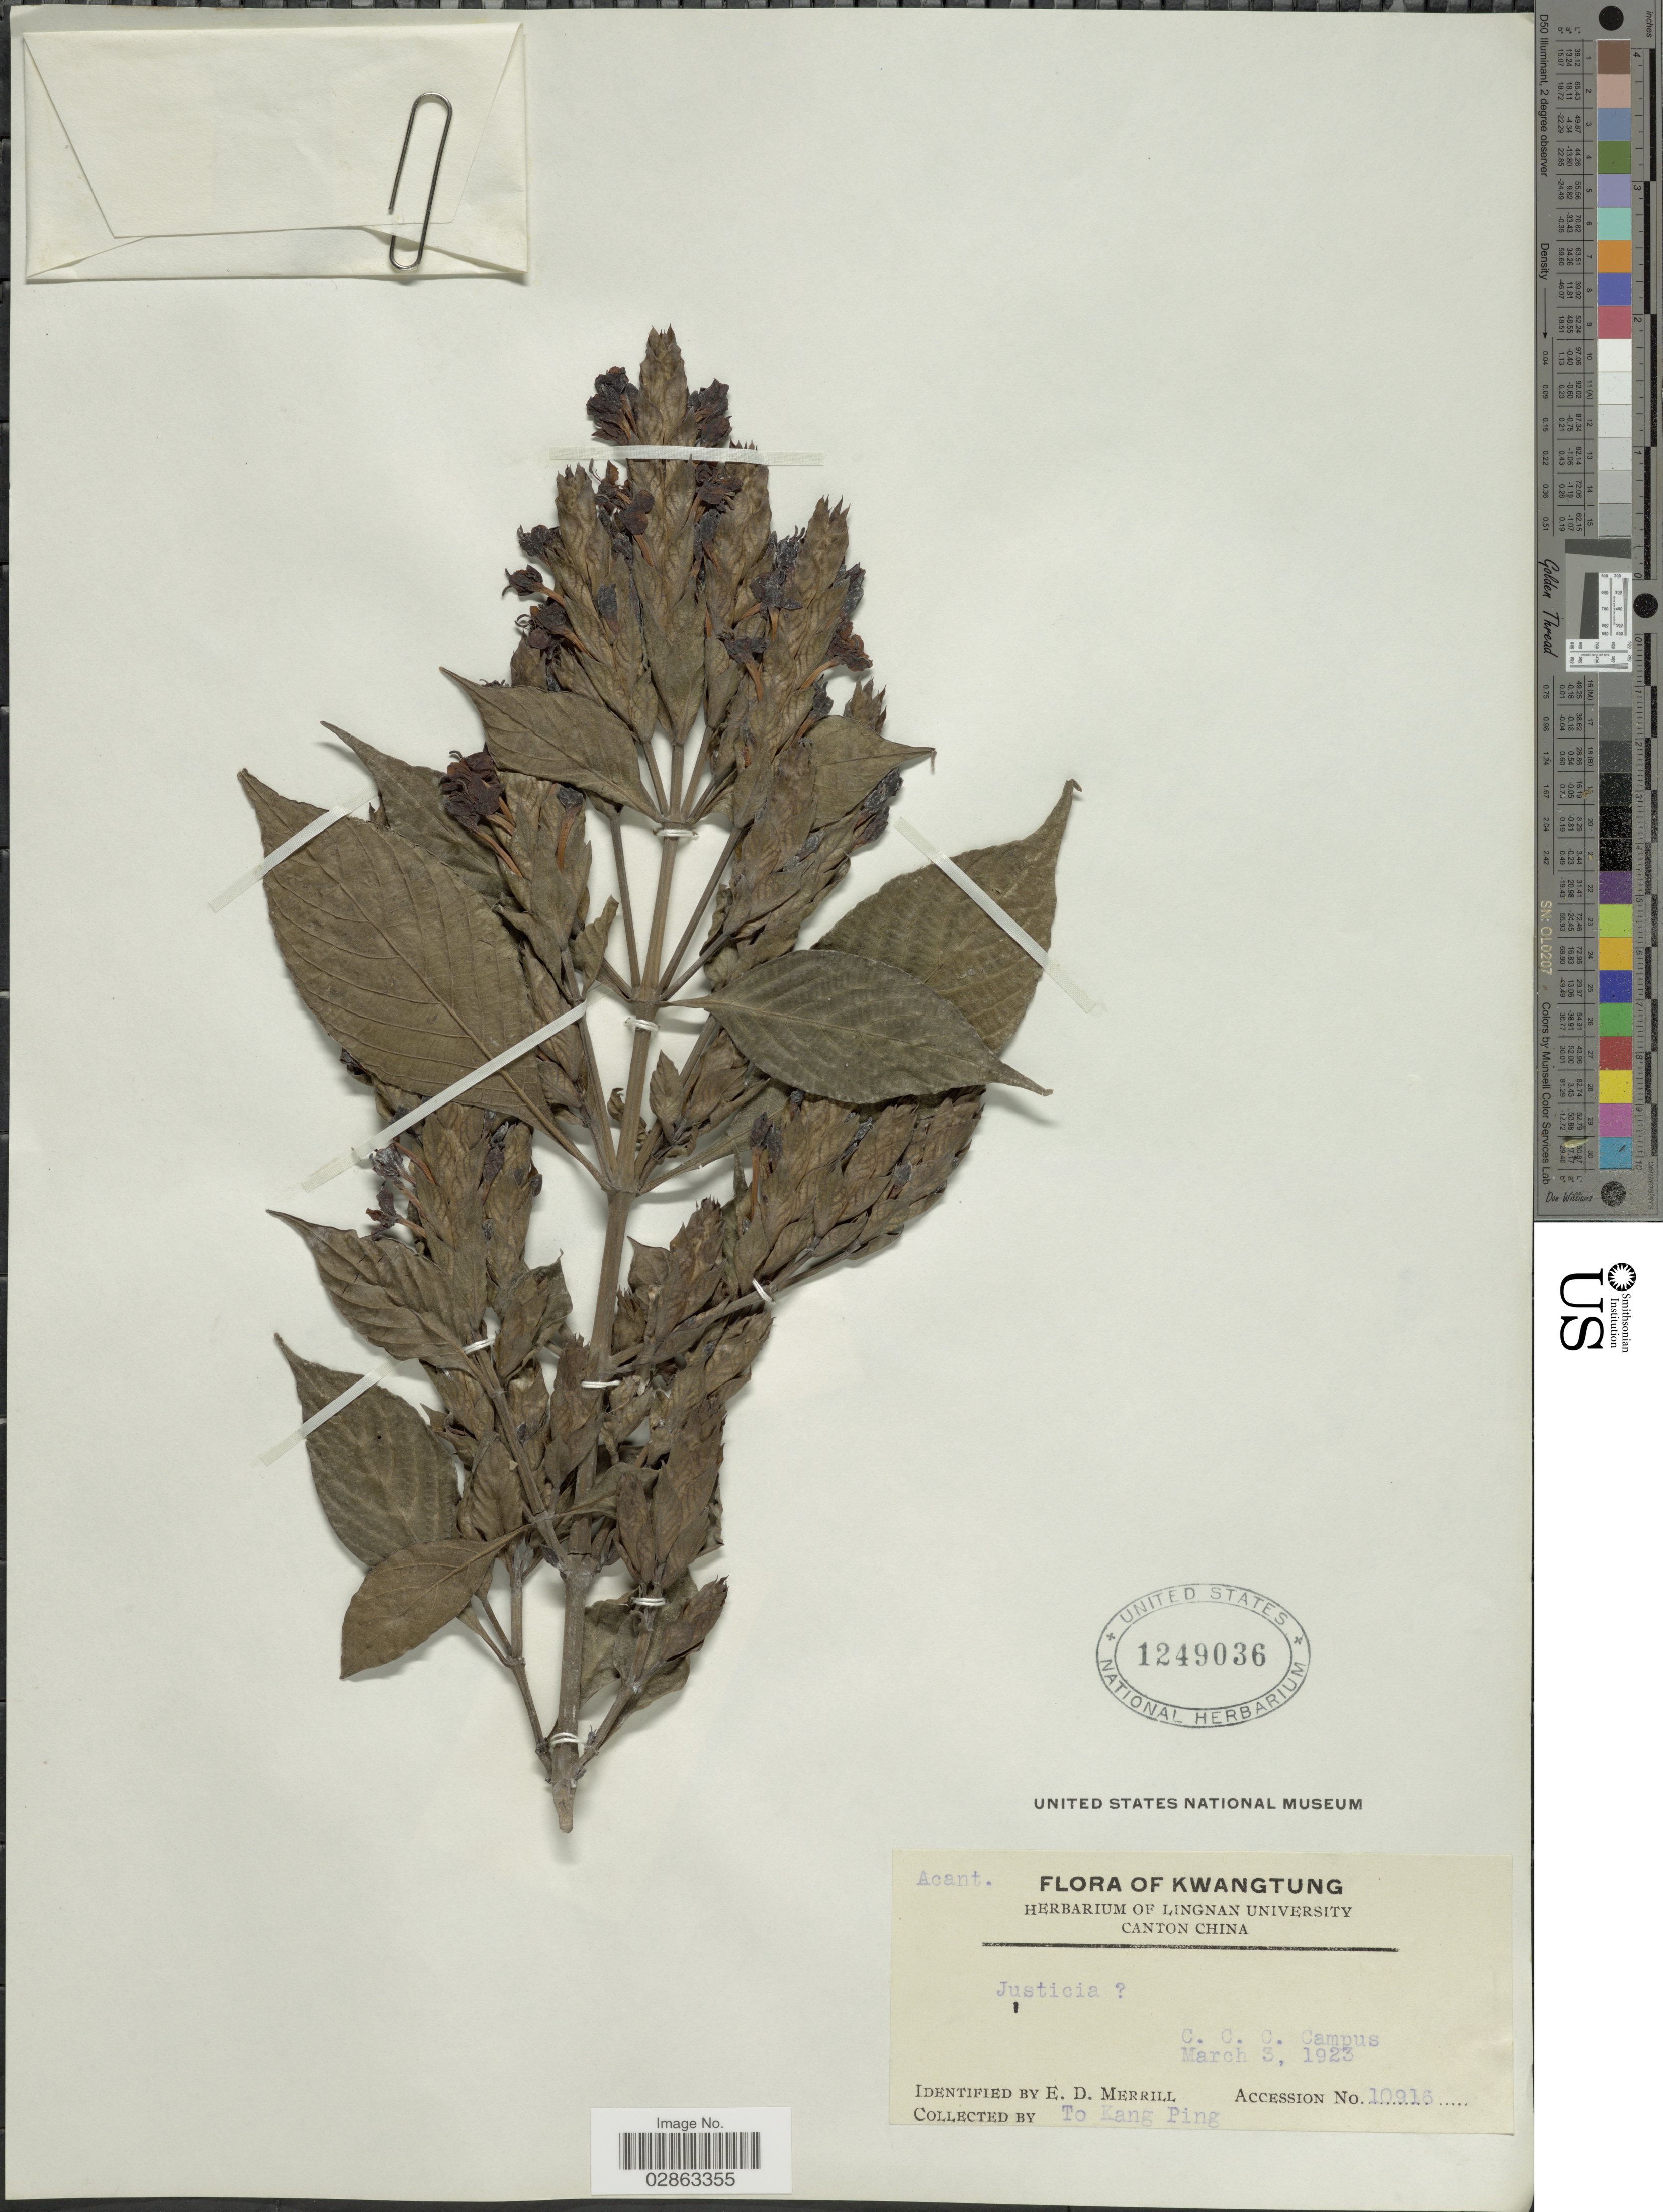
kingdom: Plantae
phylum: Tracheophyta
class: Magnoliopsida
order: Lamiales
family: Acanthaceae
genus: Eranthemum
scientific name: Eranthemum splendens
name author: (T. Anderson) Siebert & Vos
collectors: T. Ping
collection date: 1923-03-03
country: China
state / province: Guangdong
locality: Kwangtung. C.C.C. Campus.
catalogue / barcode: US 1249036